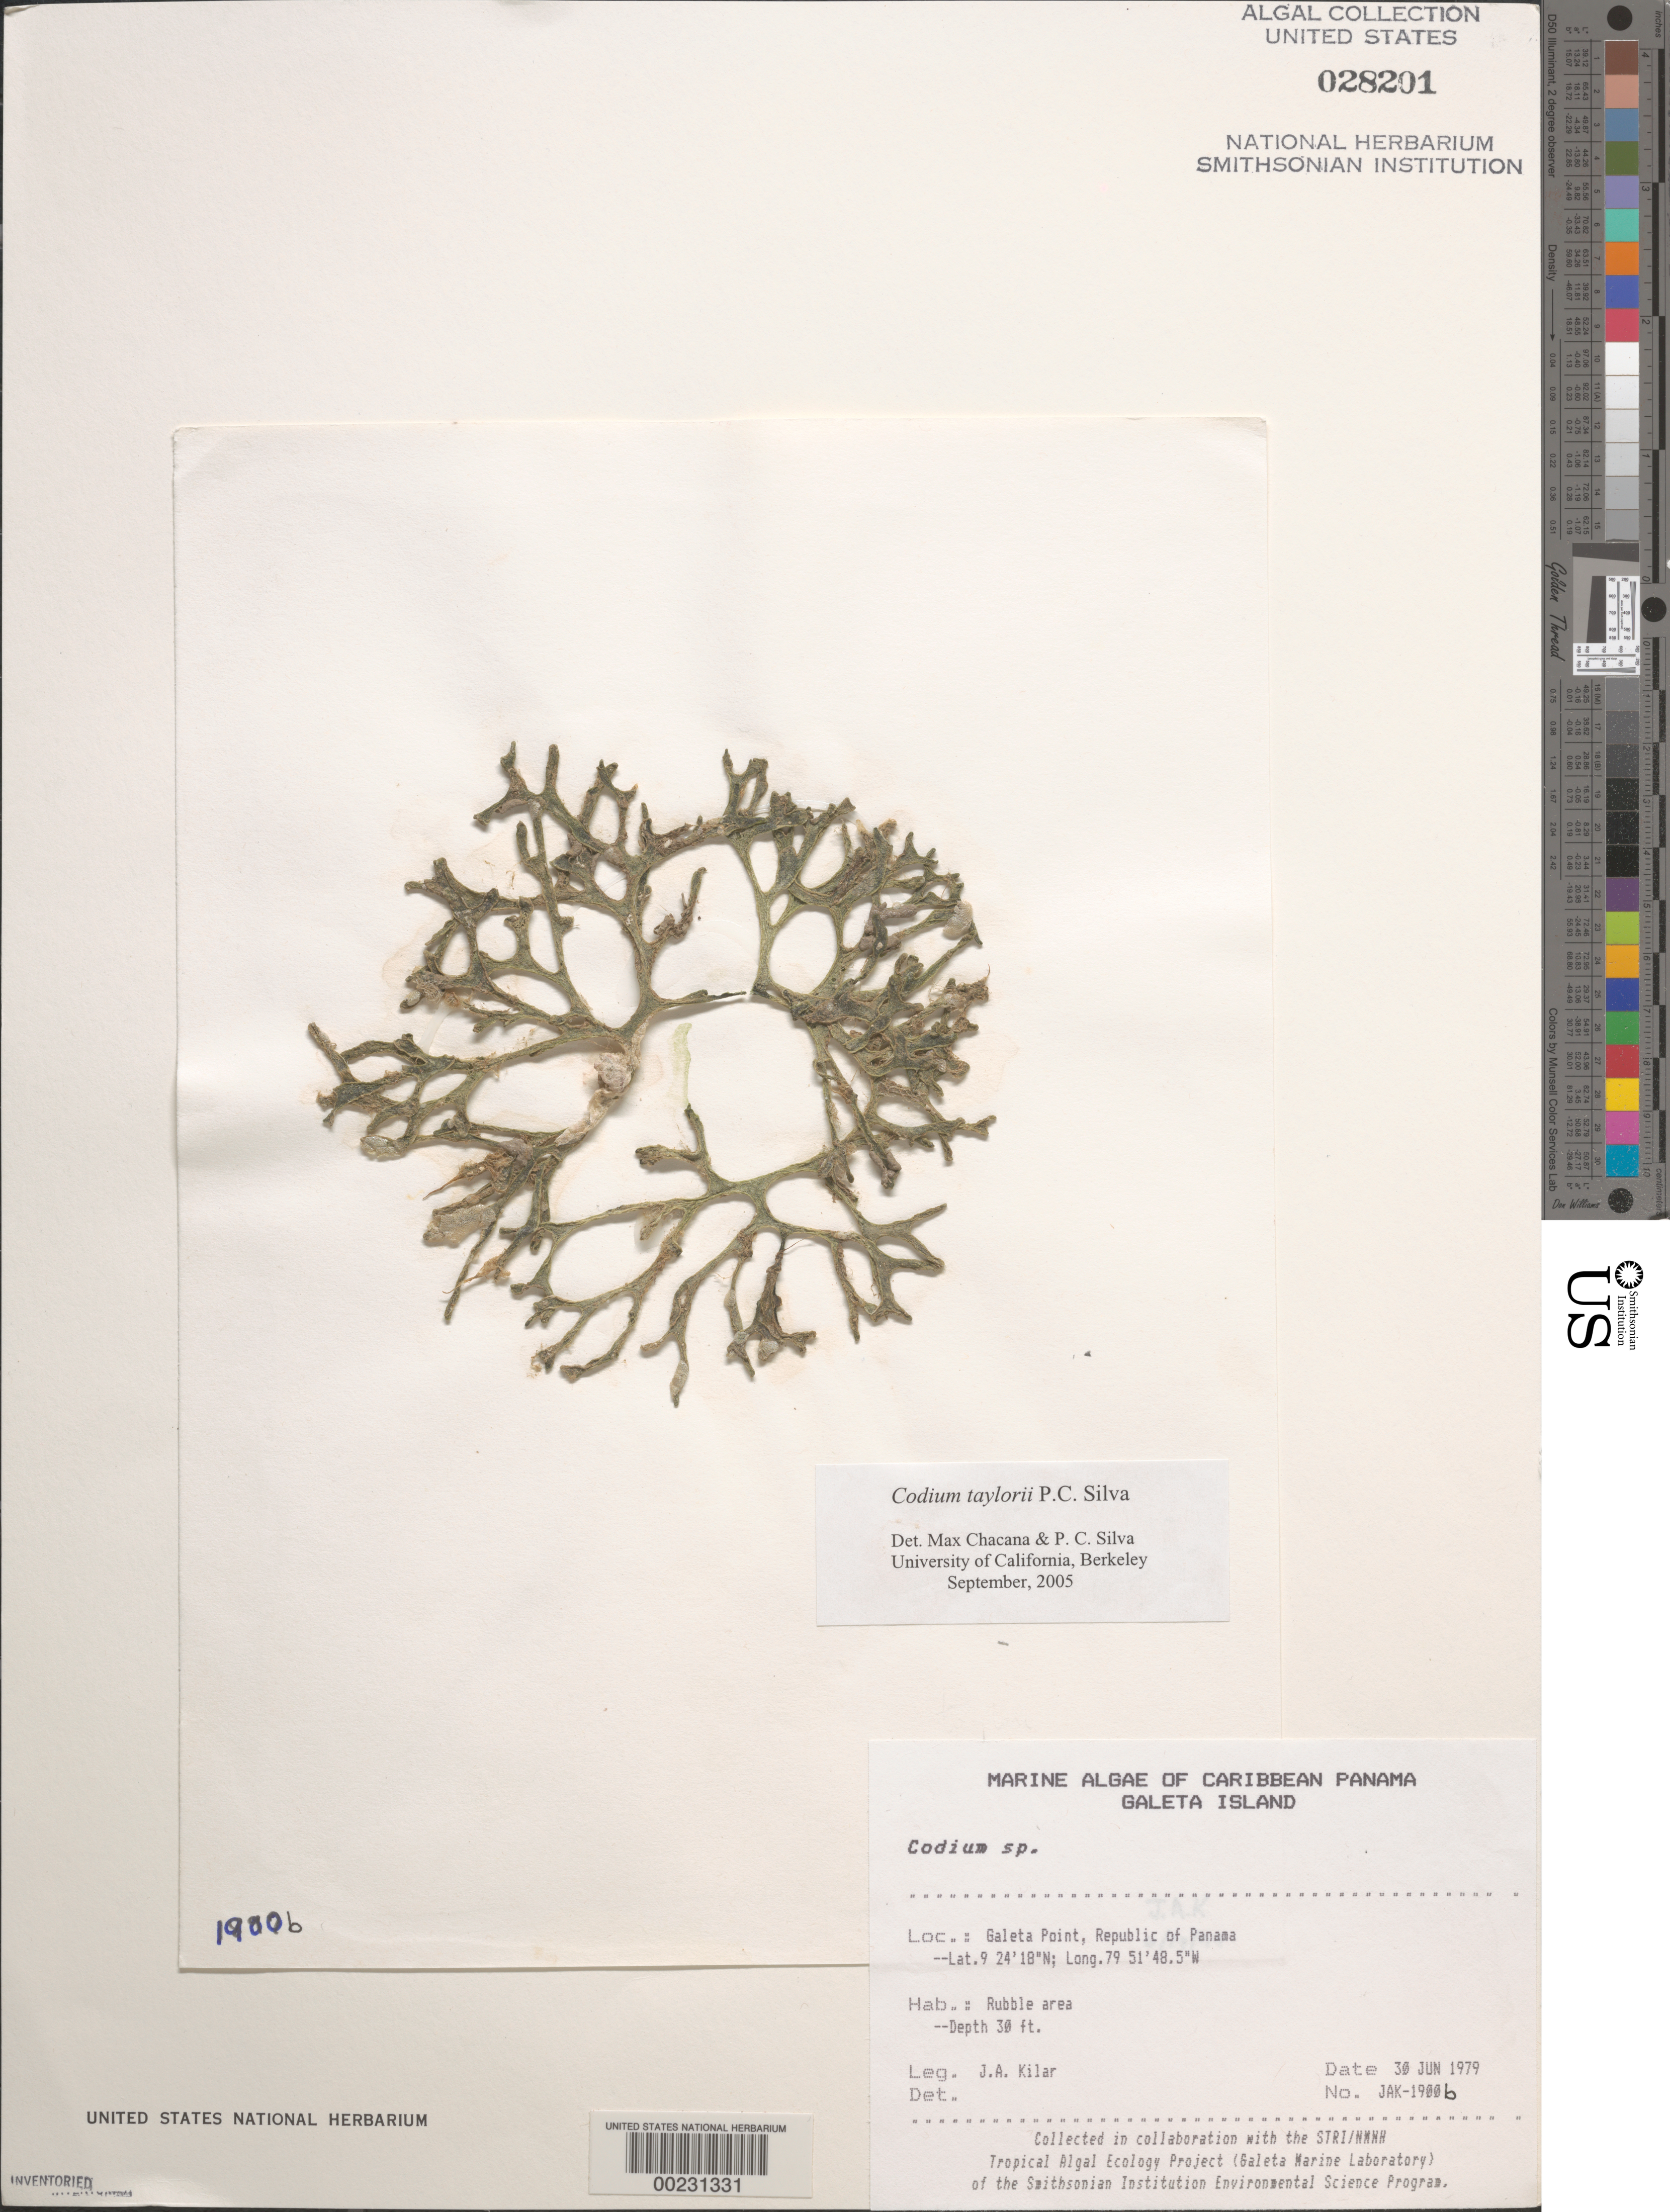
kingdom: Plantae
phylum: Chlorophyta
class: Ulvophyceae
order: Bryopsidales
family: Codiaceae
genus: Codium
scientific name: Codium taylorii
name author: P.C. Silva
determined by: Chacana, M. E.; Silva, P. C.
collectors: J. A. Kilar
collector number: JAK-1900b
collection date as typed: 30 Jun 1979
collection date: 1979-06-30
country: Panama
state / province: Colón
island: Galeta Island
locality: Galeta Point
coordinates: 9 24' 18" N, 79 51' 48.5" W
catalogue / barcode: US 28201